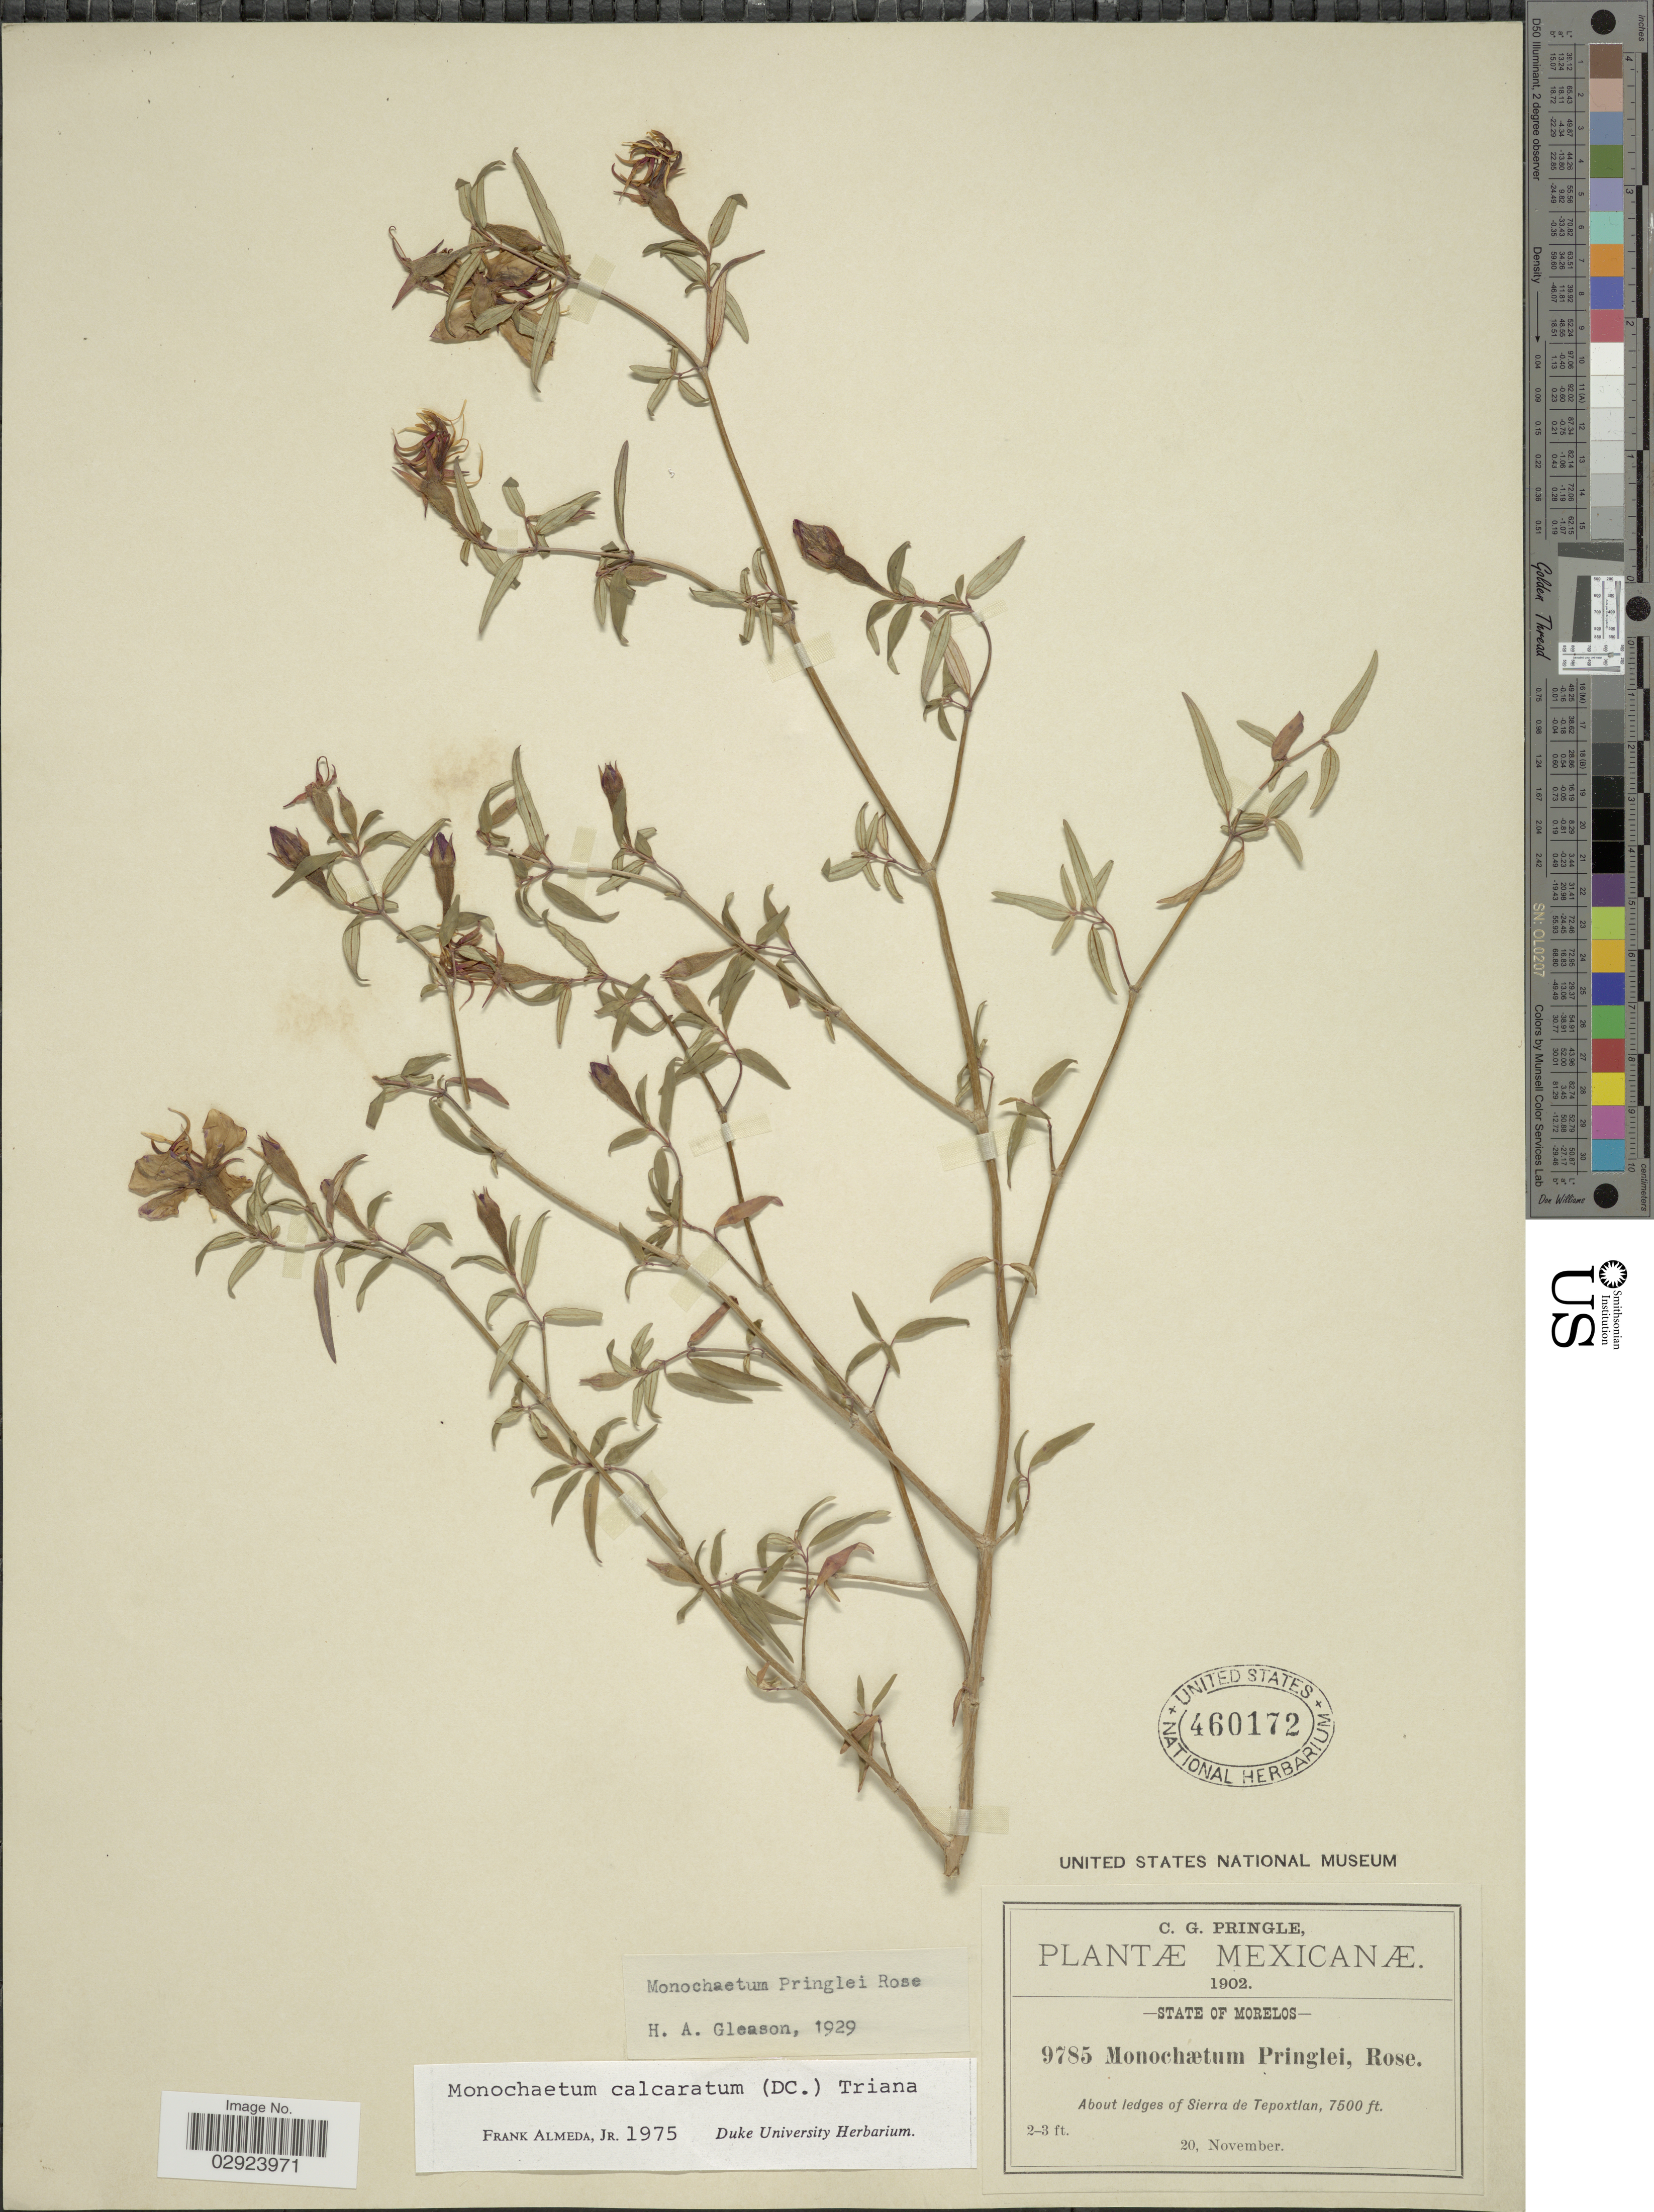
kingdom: Plantae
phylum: Tracheophyta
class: Magnoliopsida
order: Myrtales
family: Melastomataceae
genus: Monochaetum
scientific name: Monochaetum calcaratum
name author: (DC.) Triana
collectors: C. G. Pringle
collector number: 9785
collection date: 1902-11-20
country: Mexico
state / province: Morelos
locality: About ledges of Sierra de Tepoxtlan.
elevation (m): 2286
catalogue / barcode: US 460172